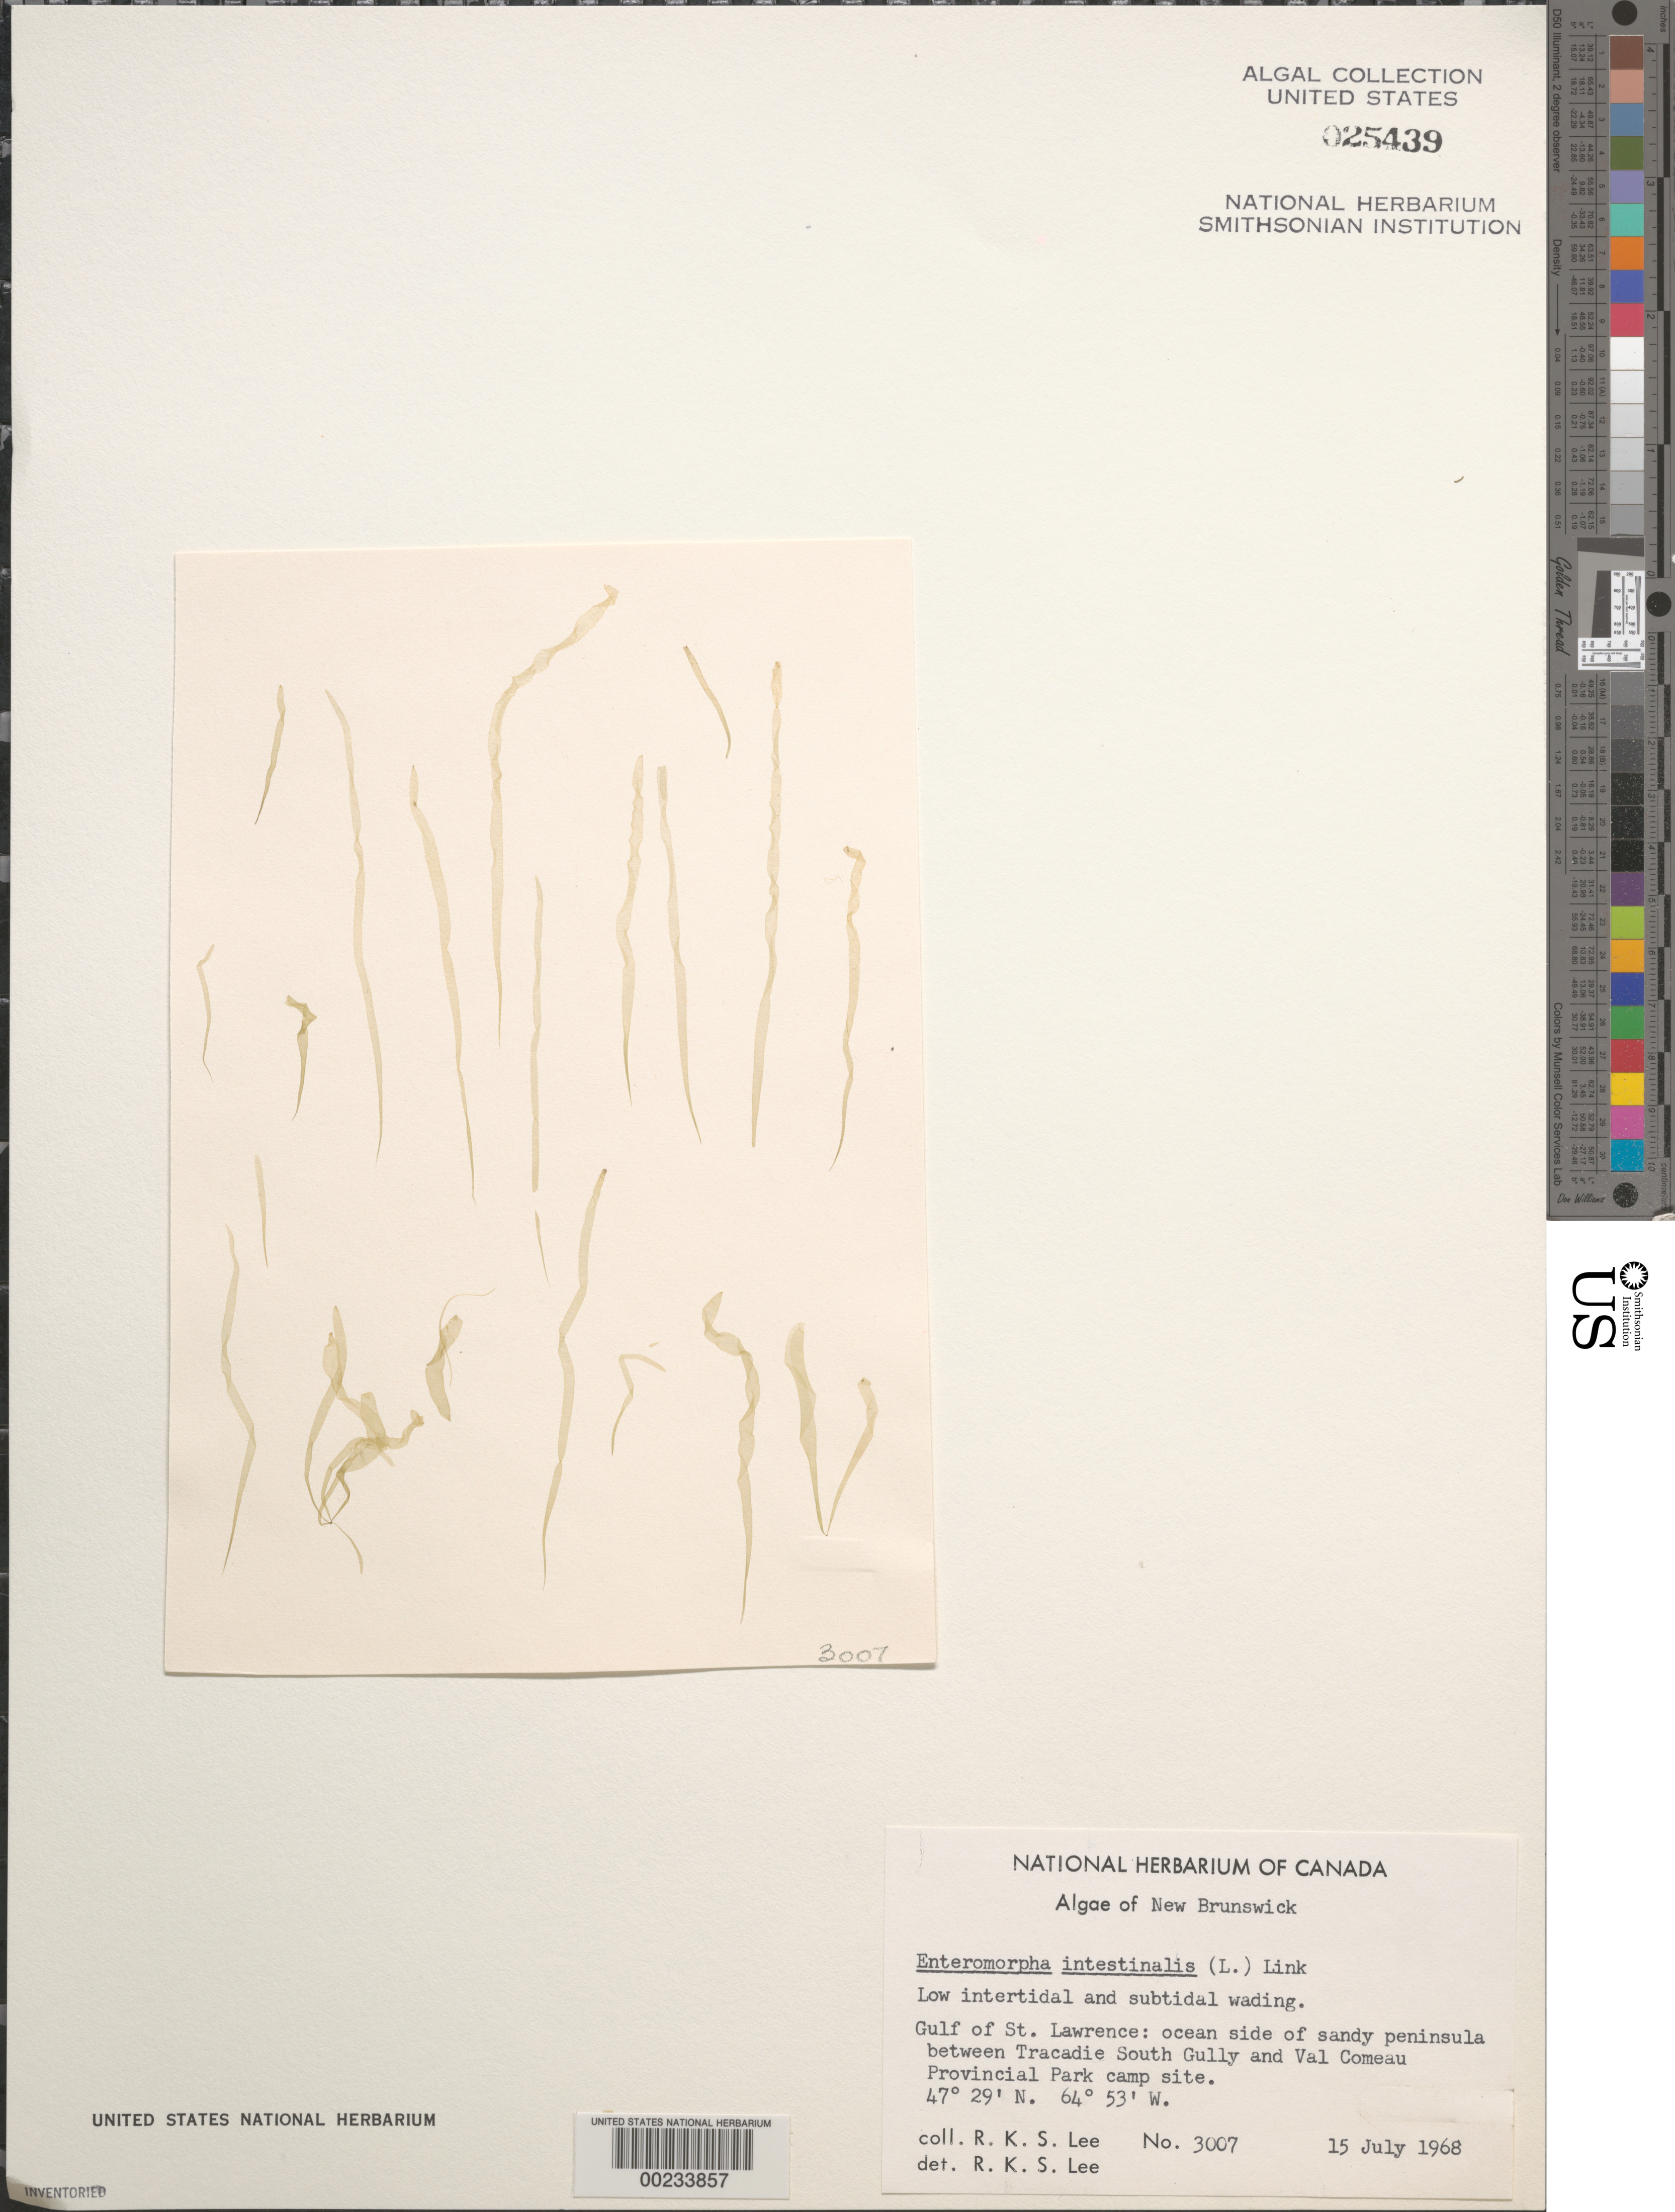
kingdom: Plantae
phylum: Chlorophyta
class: Ulvophyceae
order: Ulvales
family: Ulvaceae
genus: Ulva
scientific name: Ulva intestinalis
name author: L.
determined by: Algae name updating Project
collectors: R. Lee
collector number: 3007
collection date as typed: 15 Jul 1968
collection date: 1968-07-15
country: Canada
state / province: New Brunswick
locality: Gulf of st. lawrence, near tracadie south gully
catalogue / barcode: US 25439